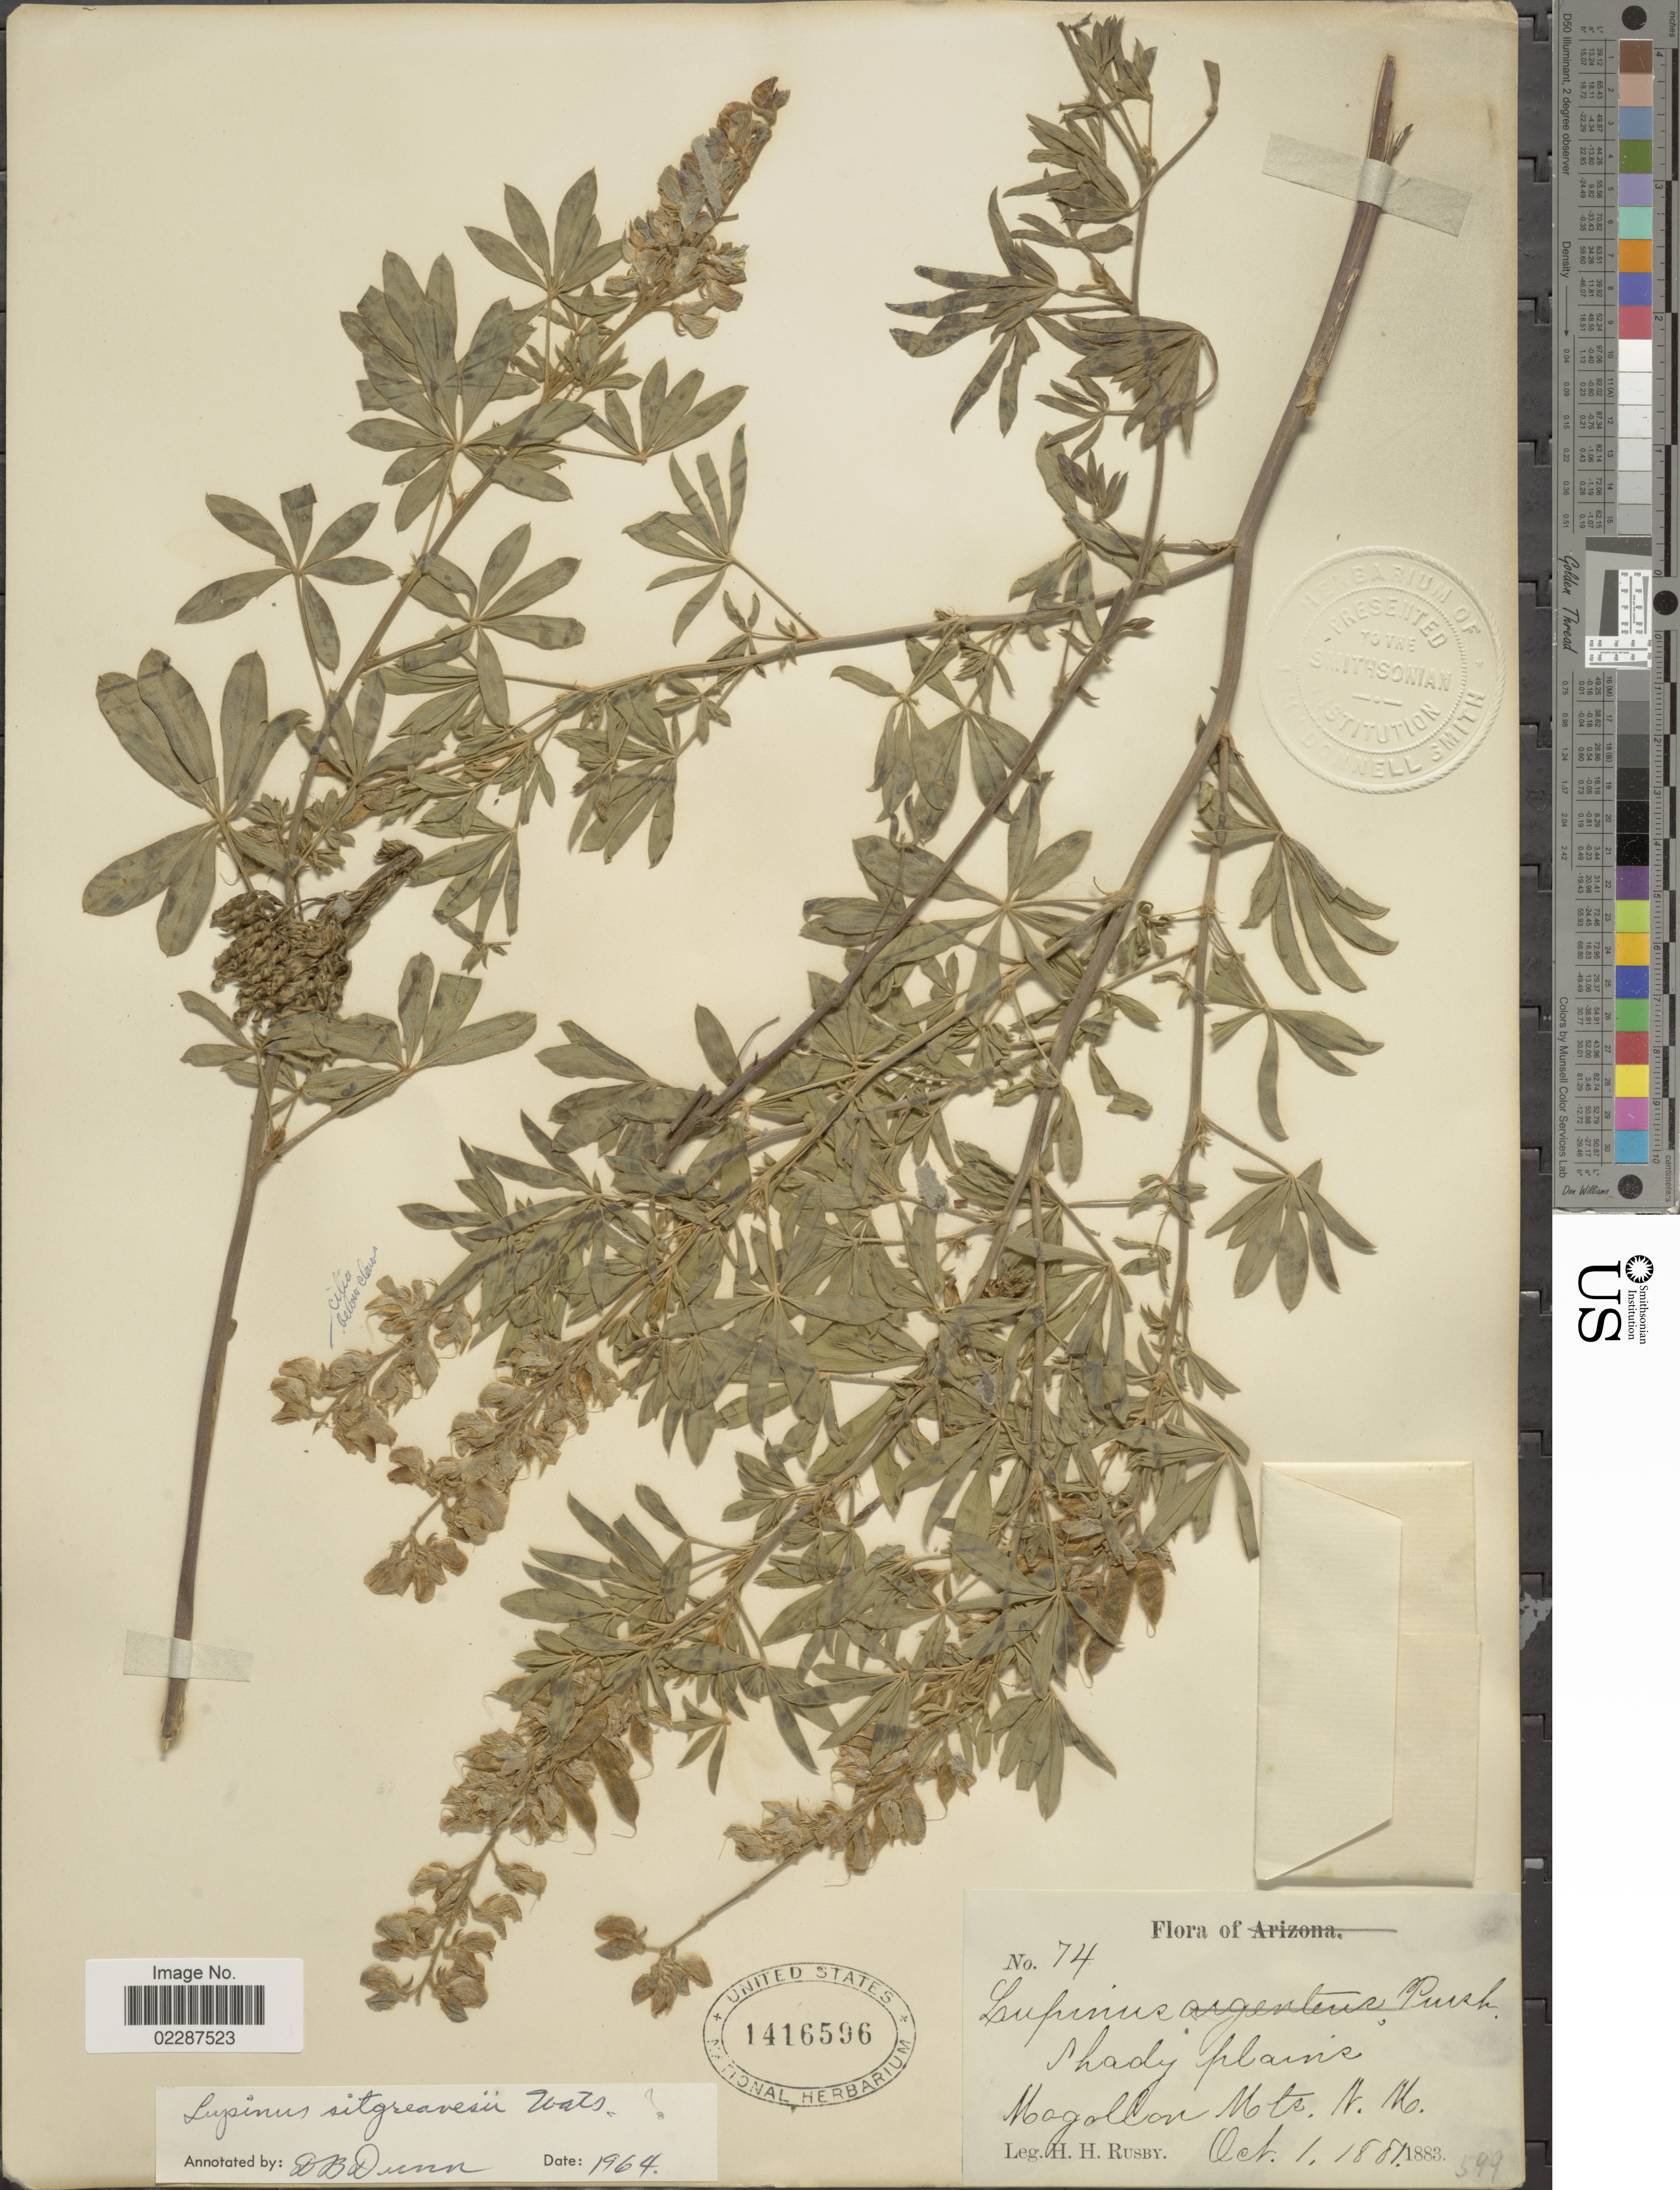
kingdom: Plantae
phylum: Tracheophyta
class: Magnoliopsida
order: Fabales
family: Fabaceae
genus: Lupinus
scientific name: Lupinus sitgreavesii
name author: S. Watson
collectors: H. H. Rusby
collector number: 74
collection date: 1881-10-01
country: United States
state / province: New Mexico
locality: Mogollon Mts., N.M.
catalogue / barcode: US 1416596